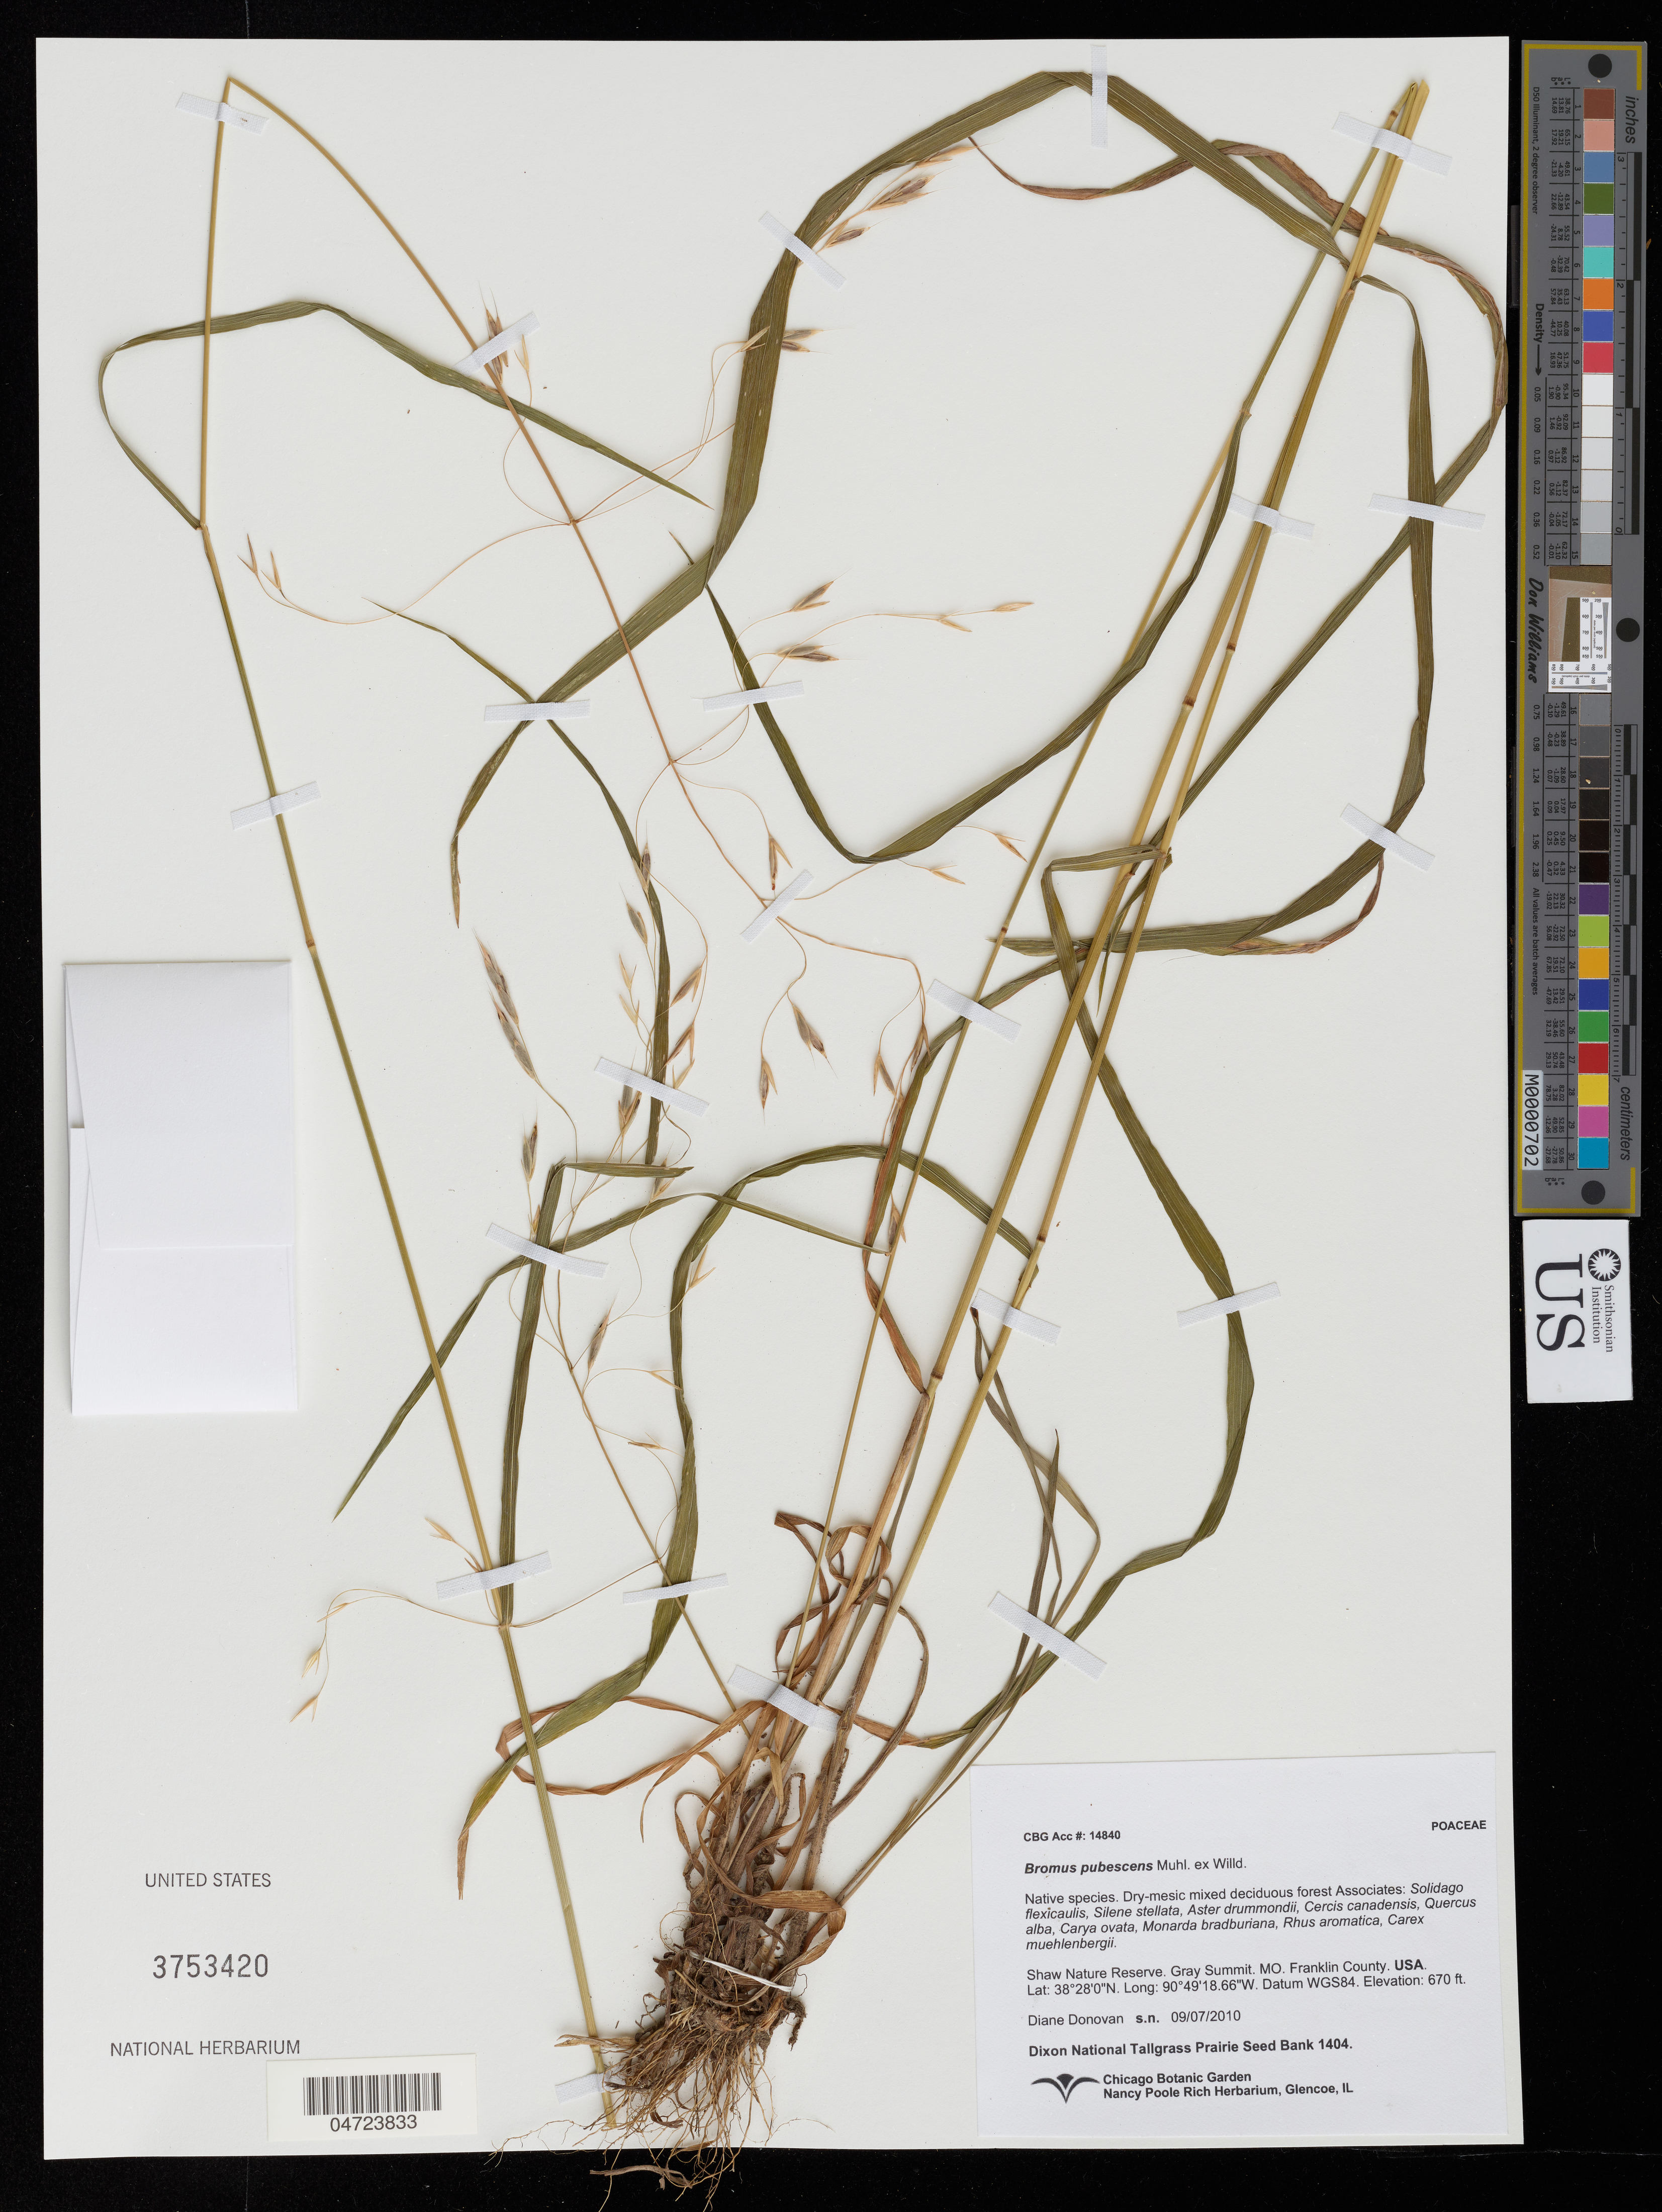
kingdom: Plantae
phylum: Tracheophyta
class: Liliopsida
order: Poales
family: Poaceae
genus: Bromus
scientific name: Bromus pubescens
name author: Muhl. ex Willd.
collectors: D. Donovan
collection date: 2010-09-07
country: United States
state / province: Missouri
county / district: Franklin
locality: Shaw Nature Reserve. Gray Summit. Franklin County.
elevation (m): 204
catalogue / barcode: US 3753420